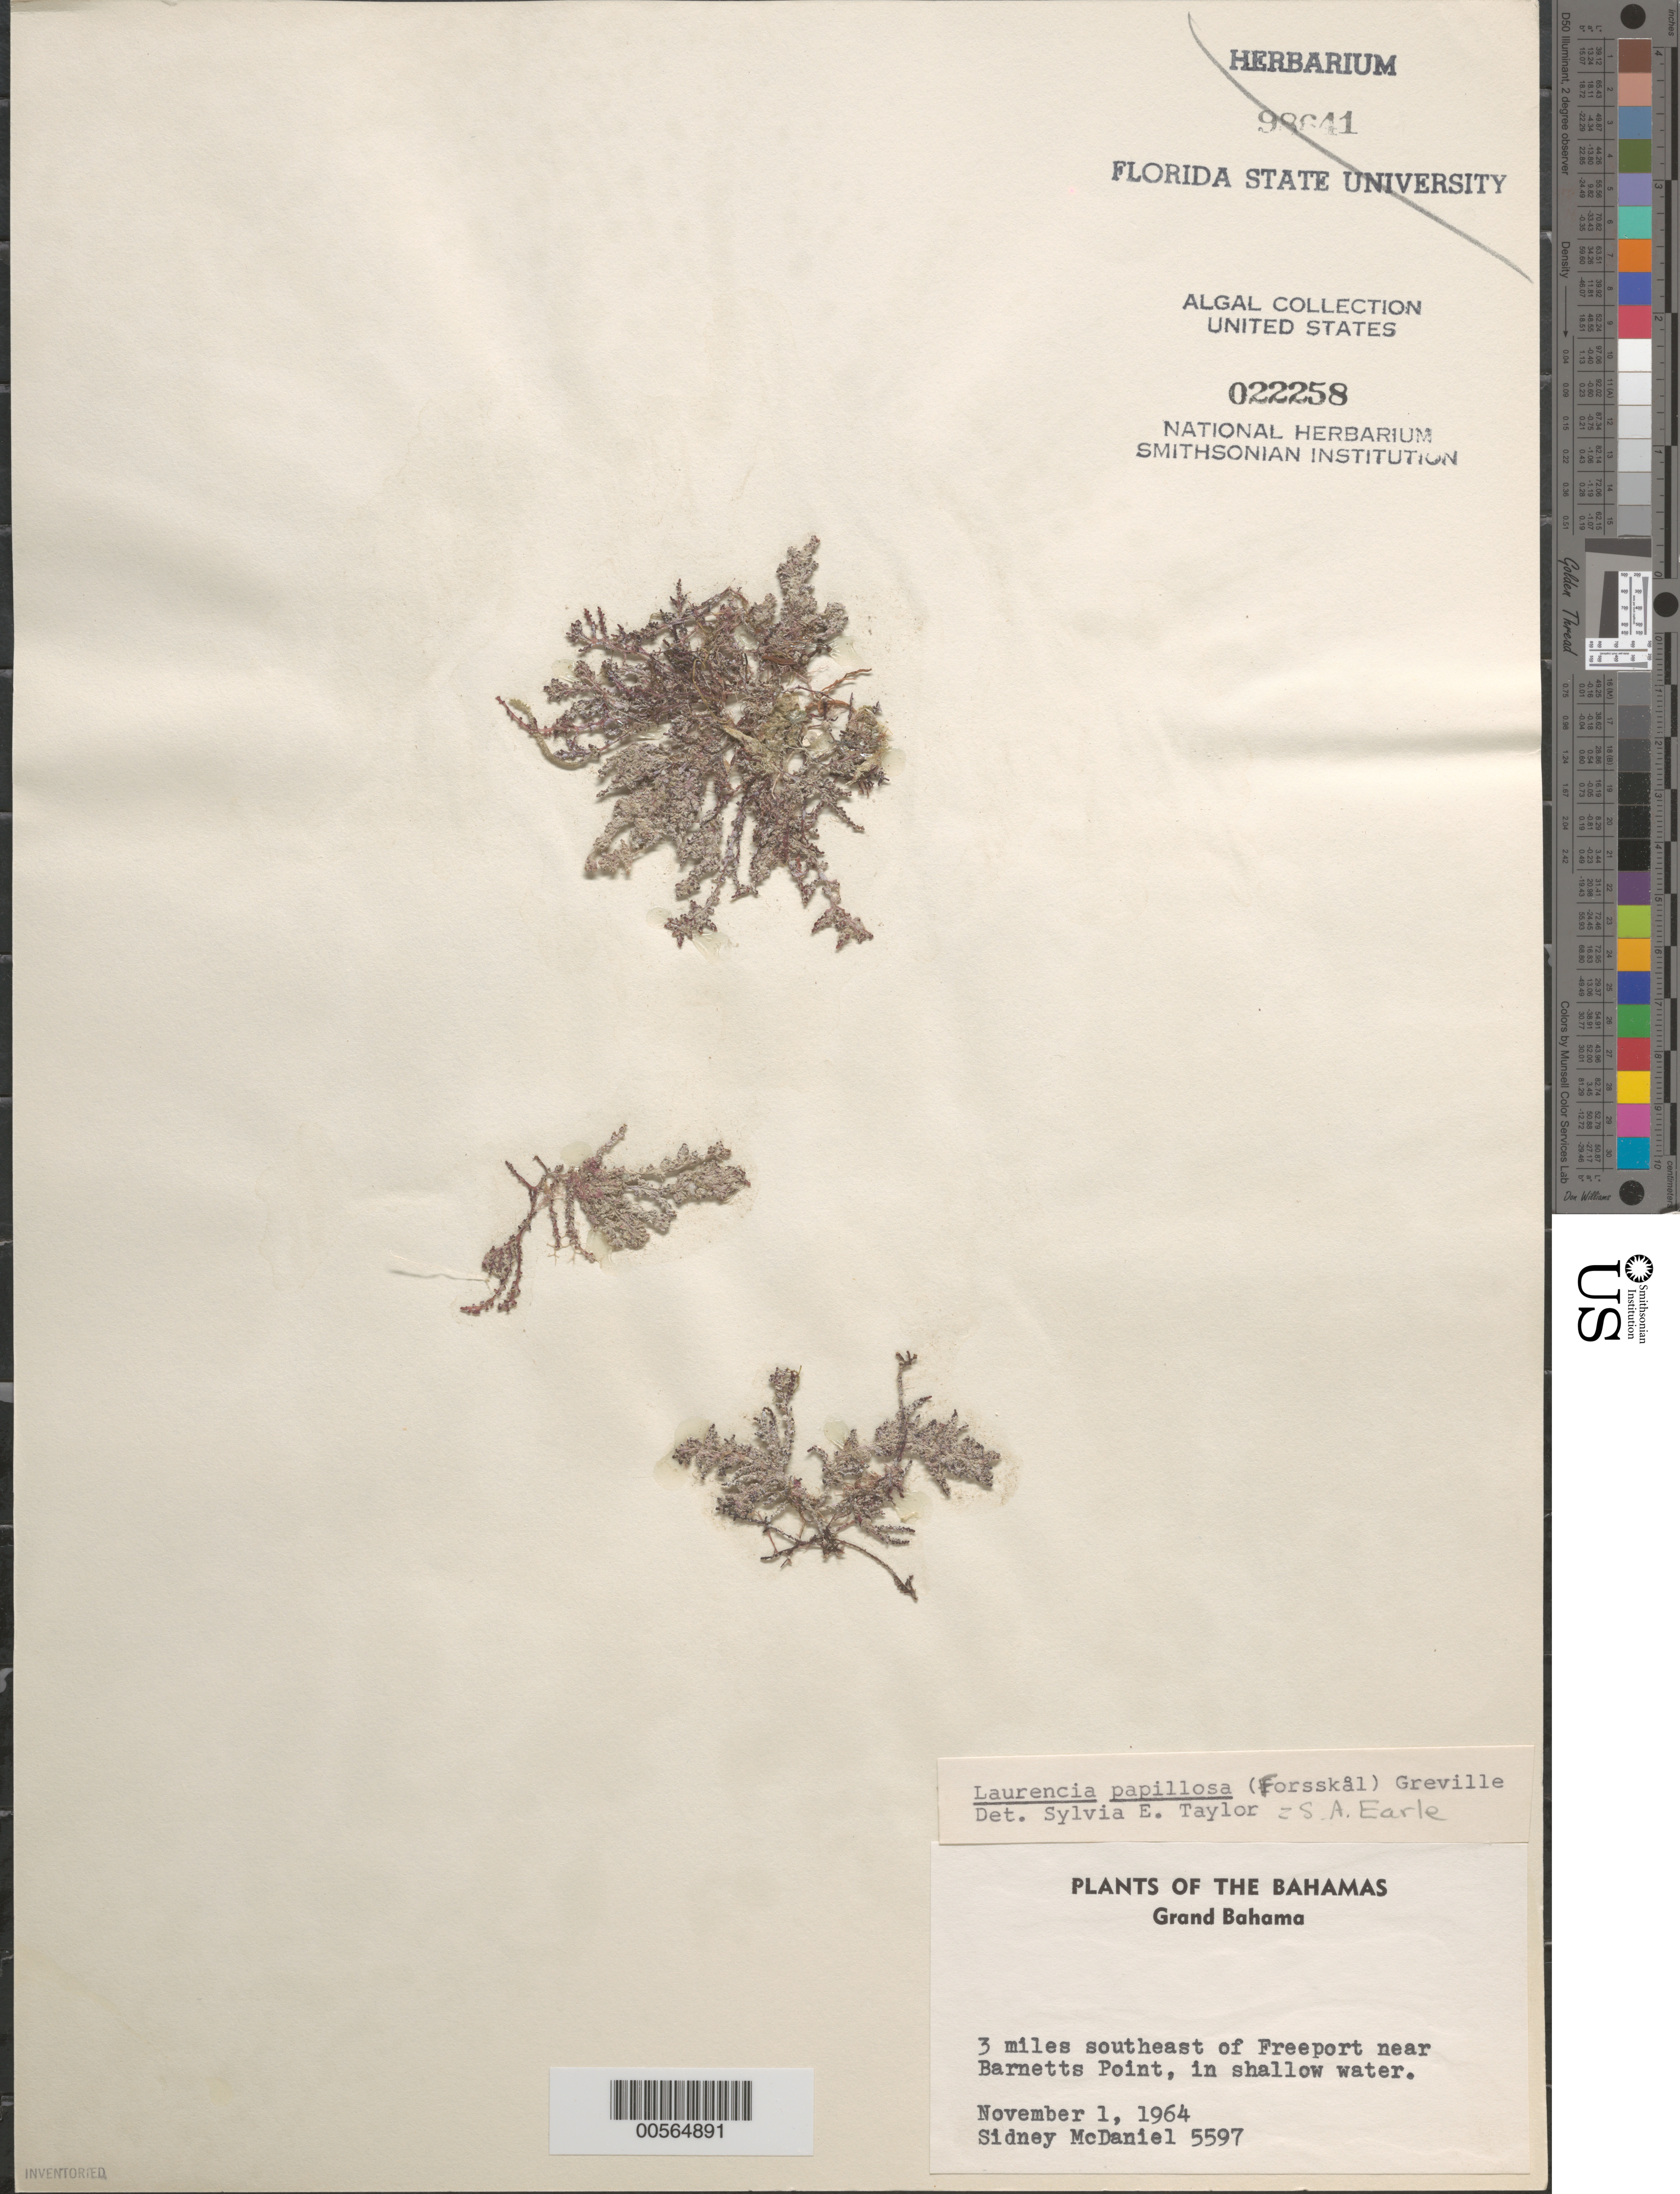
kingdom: Plantae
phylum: Rhodophyta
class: Florideophyceae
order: Ceramiales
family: Rhodomelaceae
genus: Palisada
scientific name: Palisada perforata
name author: (Bory) K.W. Nam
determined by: Algae name updating Project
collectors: S. McDaniel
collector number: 5597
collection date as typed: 01 Nov 1964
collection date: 1964-11-01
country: Bahamas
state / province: Grand Bahama Island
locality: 3 miles southeast of freeport near barnetts point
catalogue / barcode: US 22258